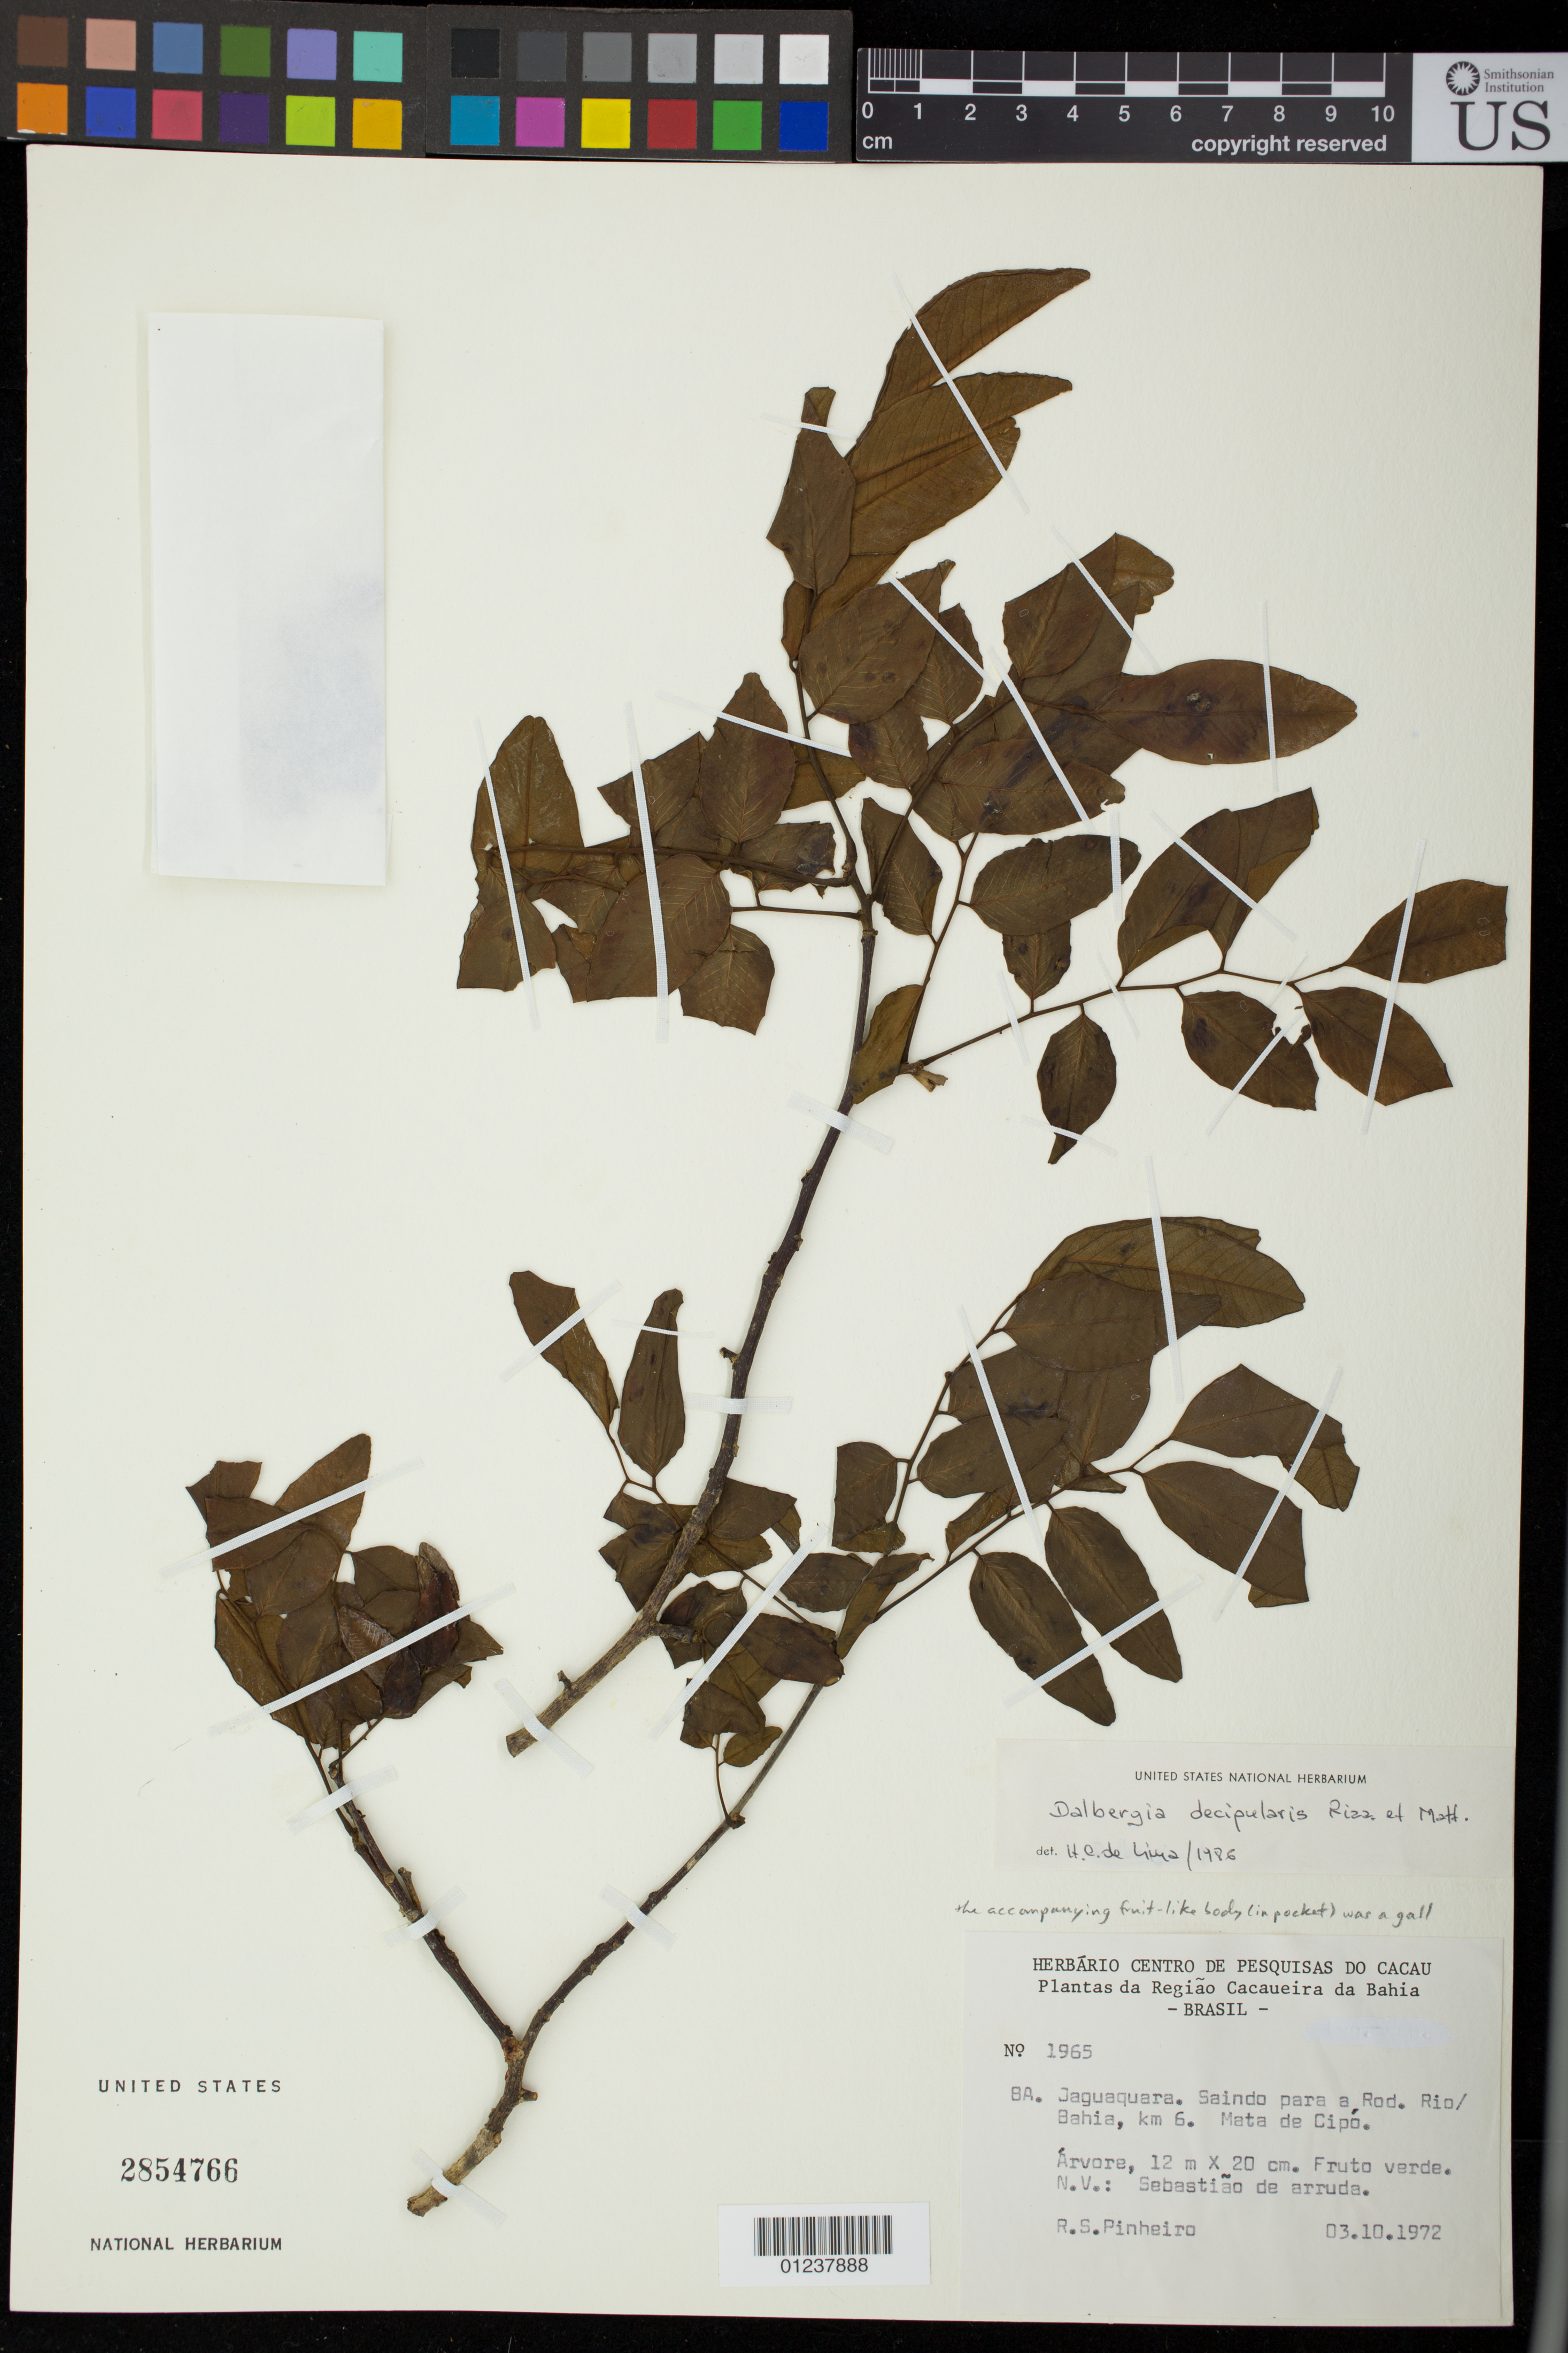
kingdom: Plantae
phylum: Tracheophyta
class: Magnoliopsida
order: Fabales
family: Fabaceae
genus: Dalbergia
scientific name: Dalbergia decipularis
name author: Rizzini & A. Mattos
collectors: R. S. Pinheiro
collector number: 1965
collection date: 1972-10-03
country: Brazil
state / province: Bahia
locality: Jaguaquara. Saindo para a Rod. Rio/Bahia, km 6.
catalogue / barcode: US 2854766